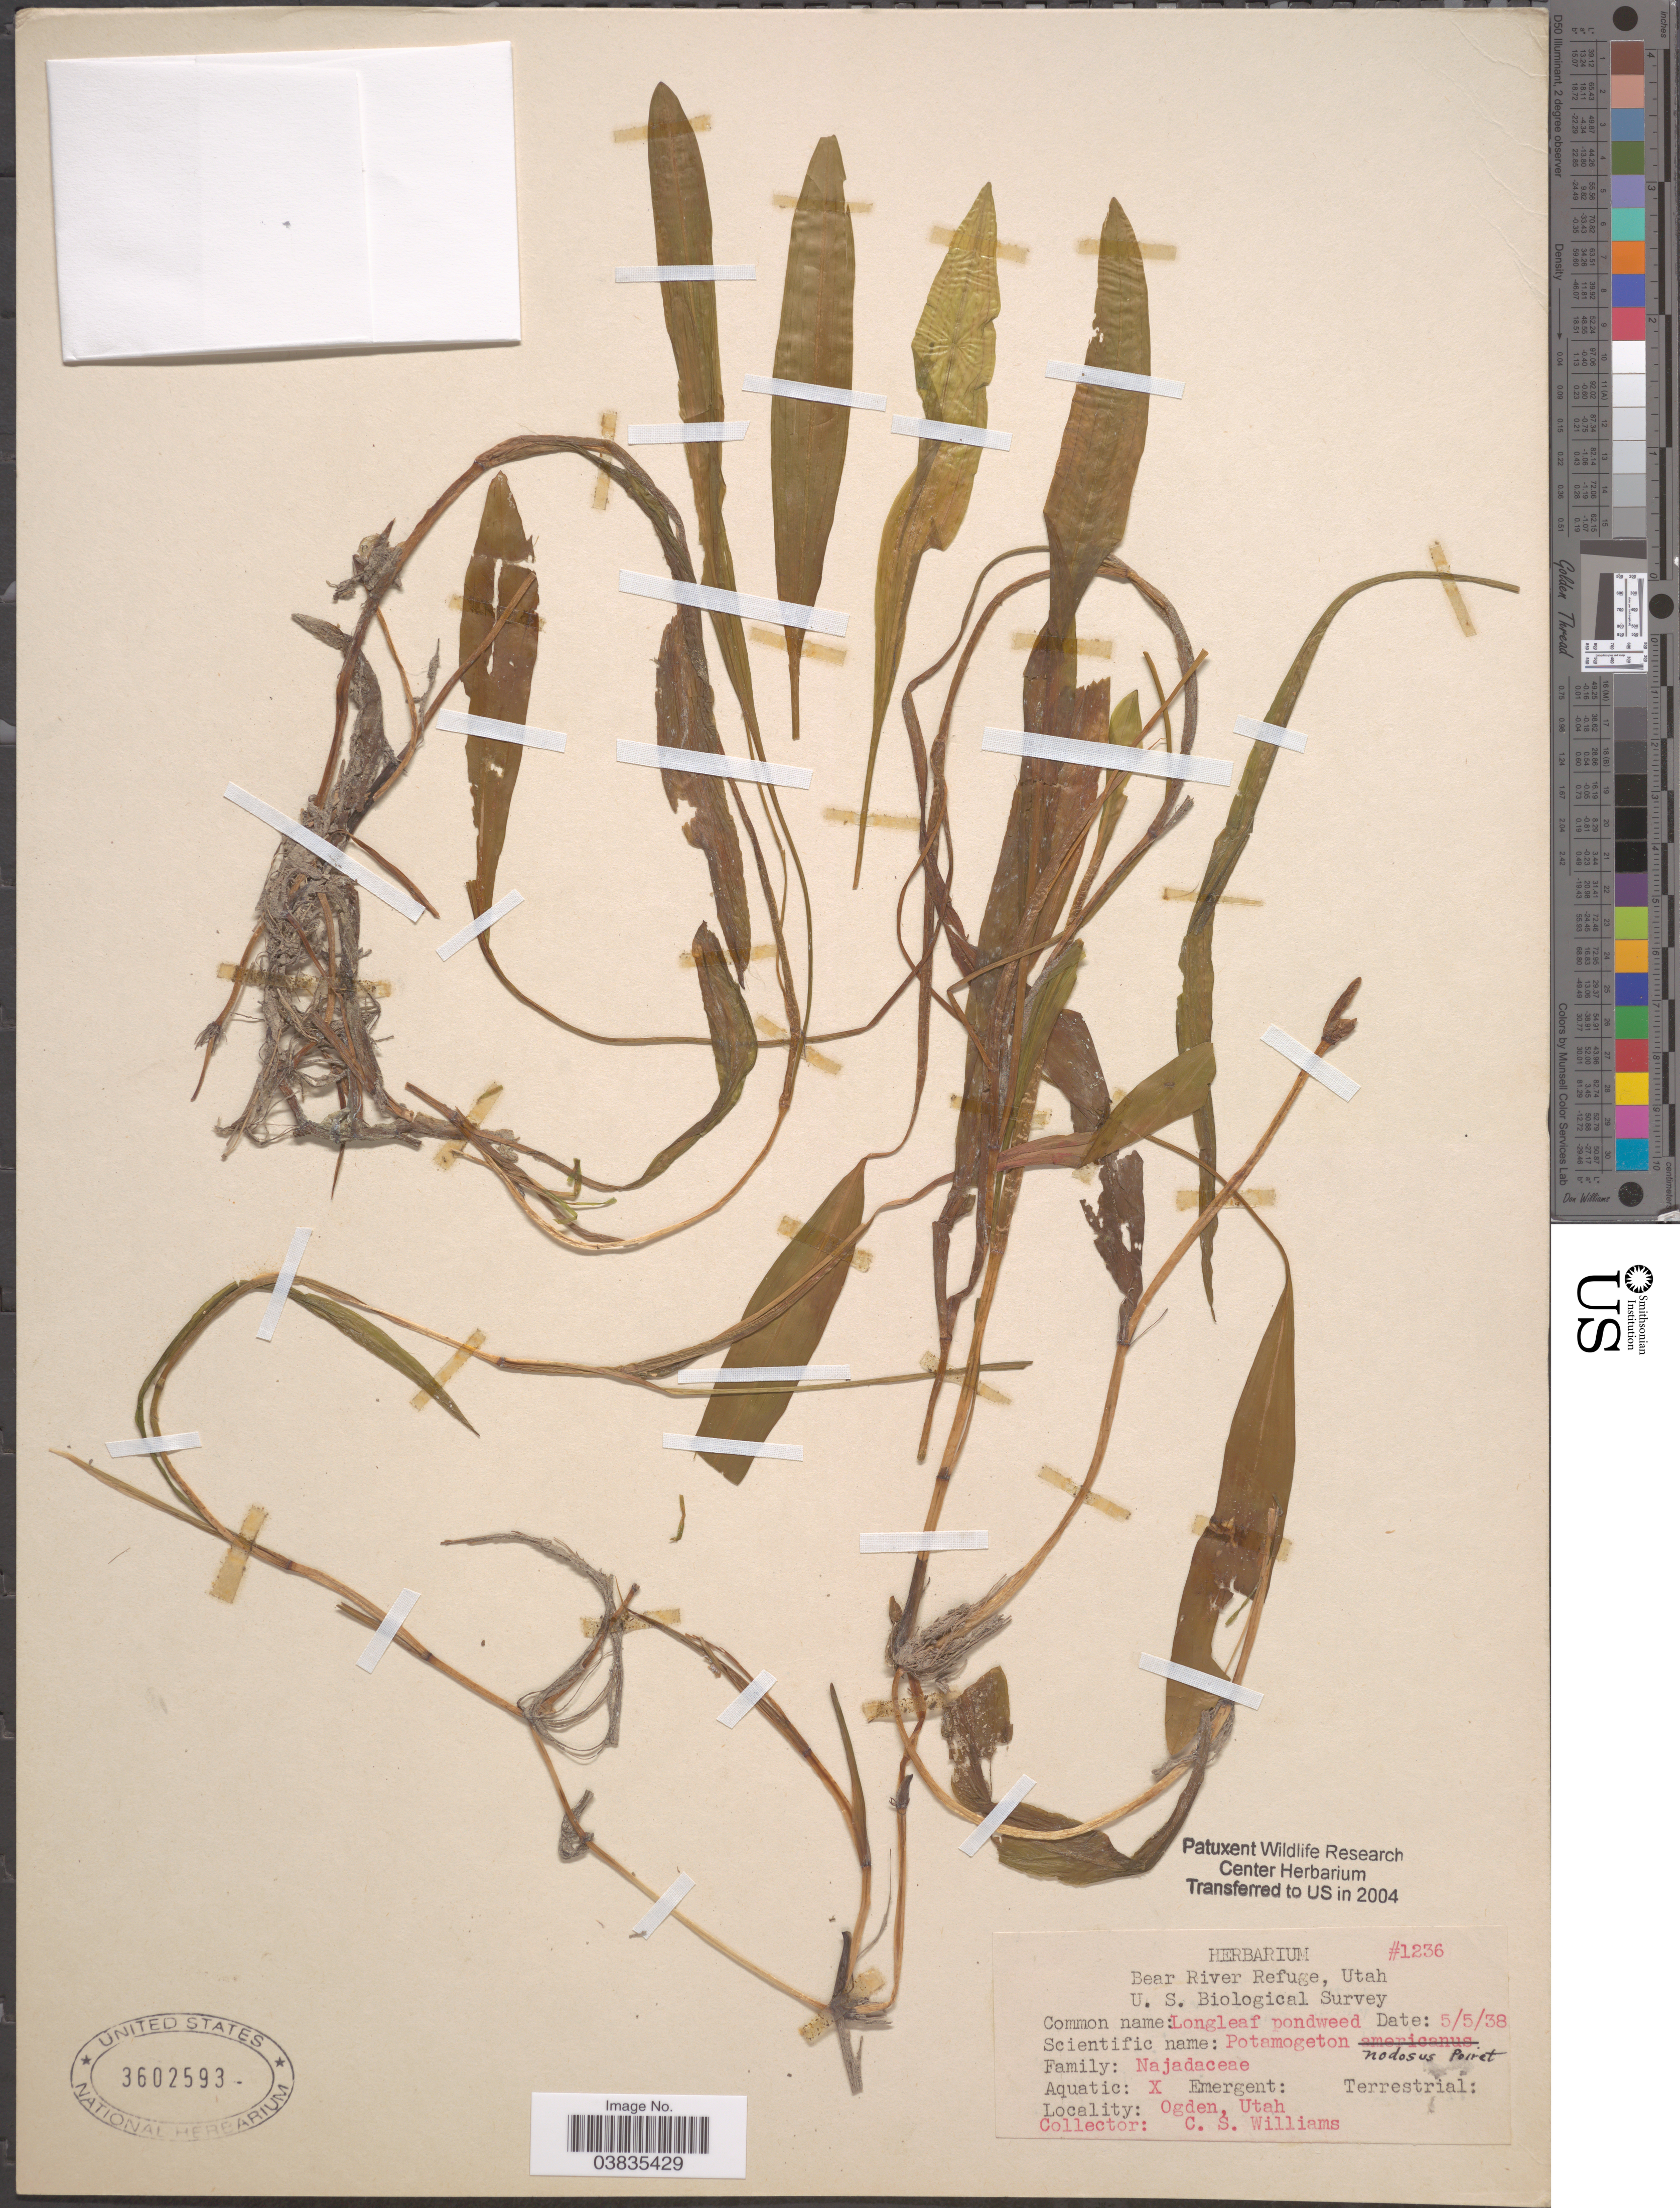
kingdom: Plantae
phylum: Tracheophyta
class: Liliopsida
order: Alismatales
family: Potamogetonaceae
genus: Potamogeton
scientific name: Potamogeton nodosus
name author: Poir.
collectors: C. Williams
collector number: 1236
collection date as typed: Transcribed d/m/y: 5/5/38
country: United States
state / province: Utah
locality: Bear River Refuge. Ogden.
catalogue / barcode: US 3602593